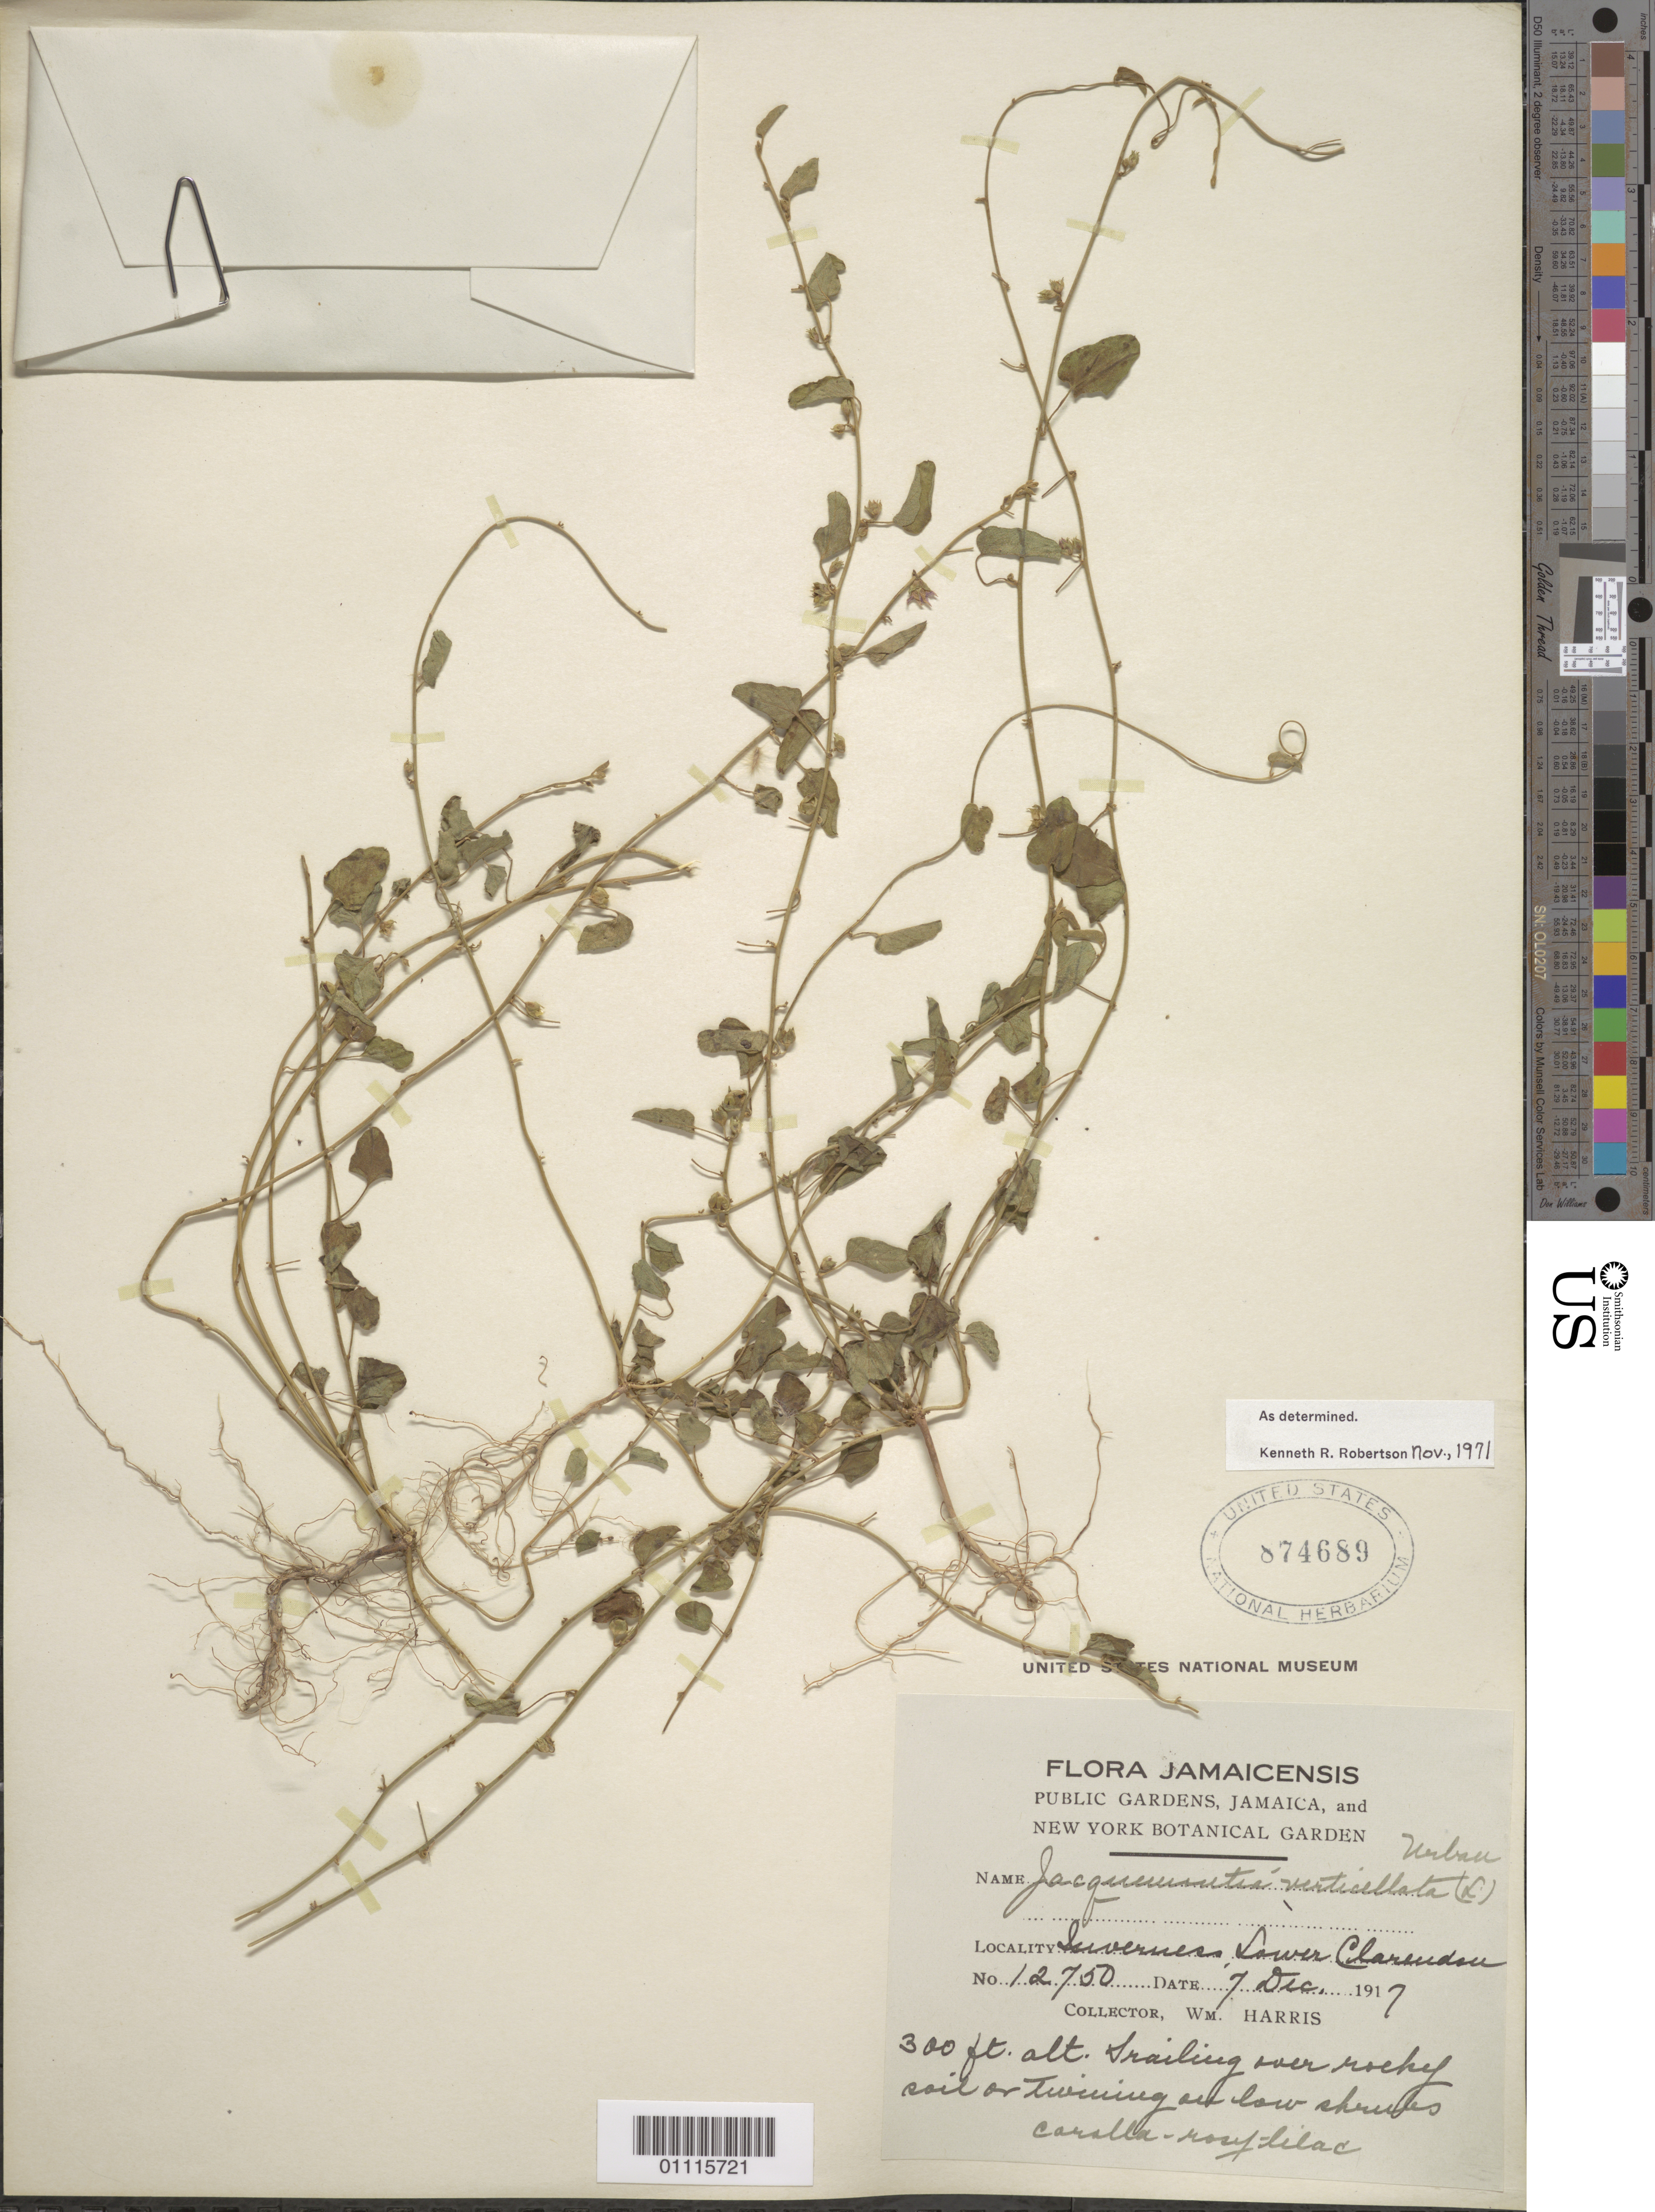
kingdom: Plantae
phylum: Tracheophyta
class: Magnoliopsida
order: Solanales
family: Convolvulaceae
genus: Jacquemontia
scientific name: Jacquemontia verticillata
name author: (L.) Urb.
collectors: W. Harris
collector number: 12750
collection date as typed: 07 Dec 1917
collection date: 1917-12-07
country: Jamaica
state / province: Saint Ann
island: Jamaica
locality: Inverness, Lower Clarendon. Trailing over rocky soil or twining on low shrubs.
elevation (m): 91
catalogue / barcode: US 874689